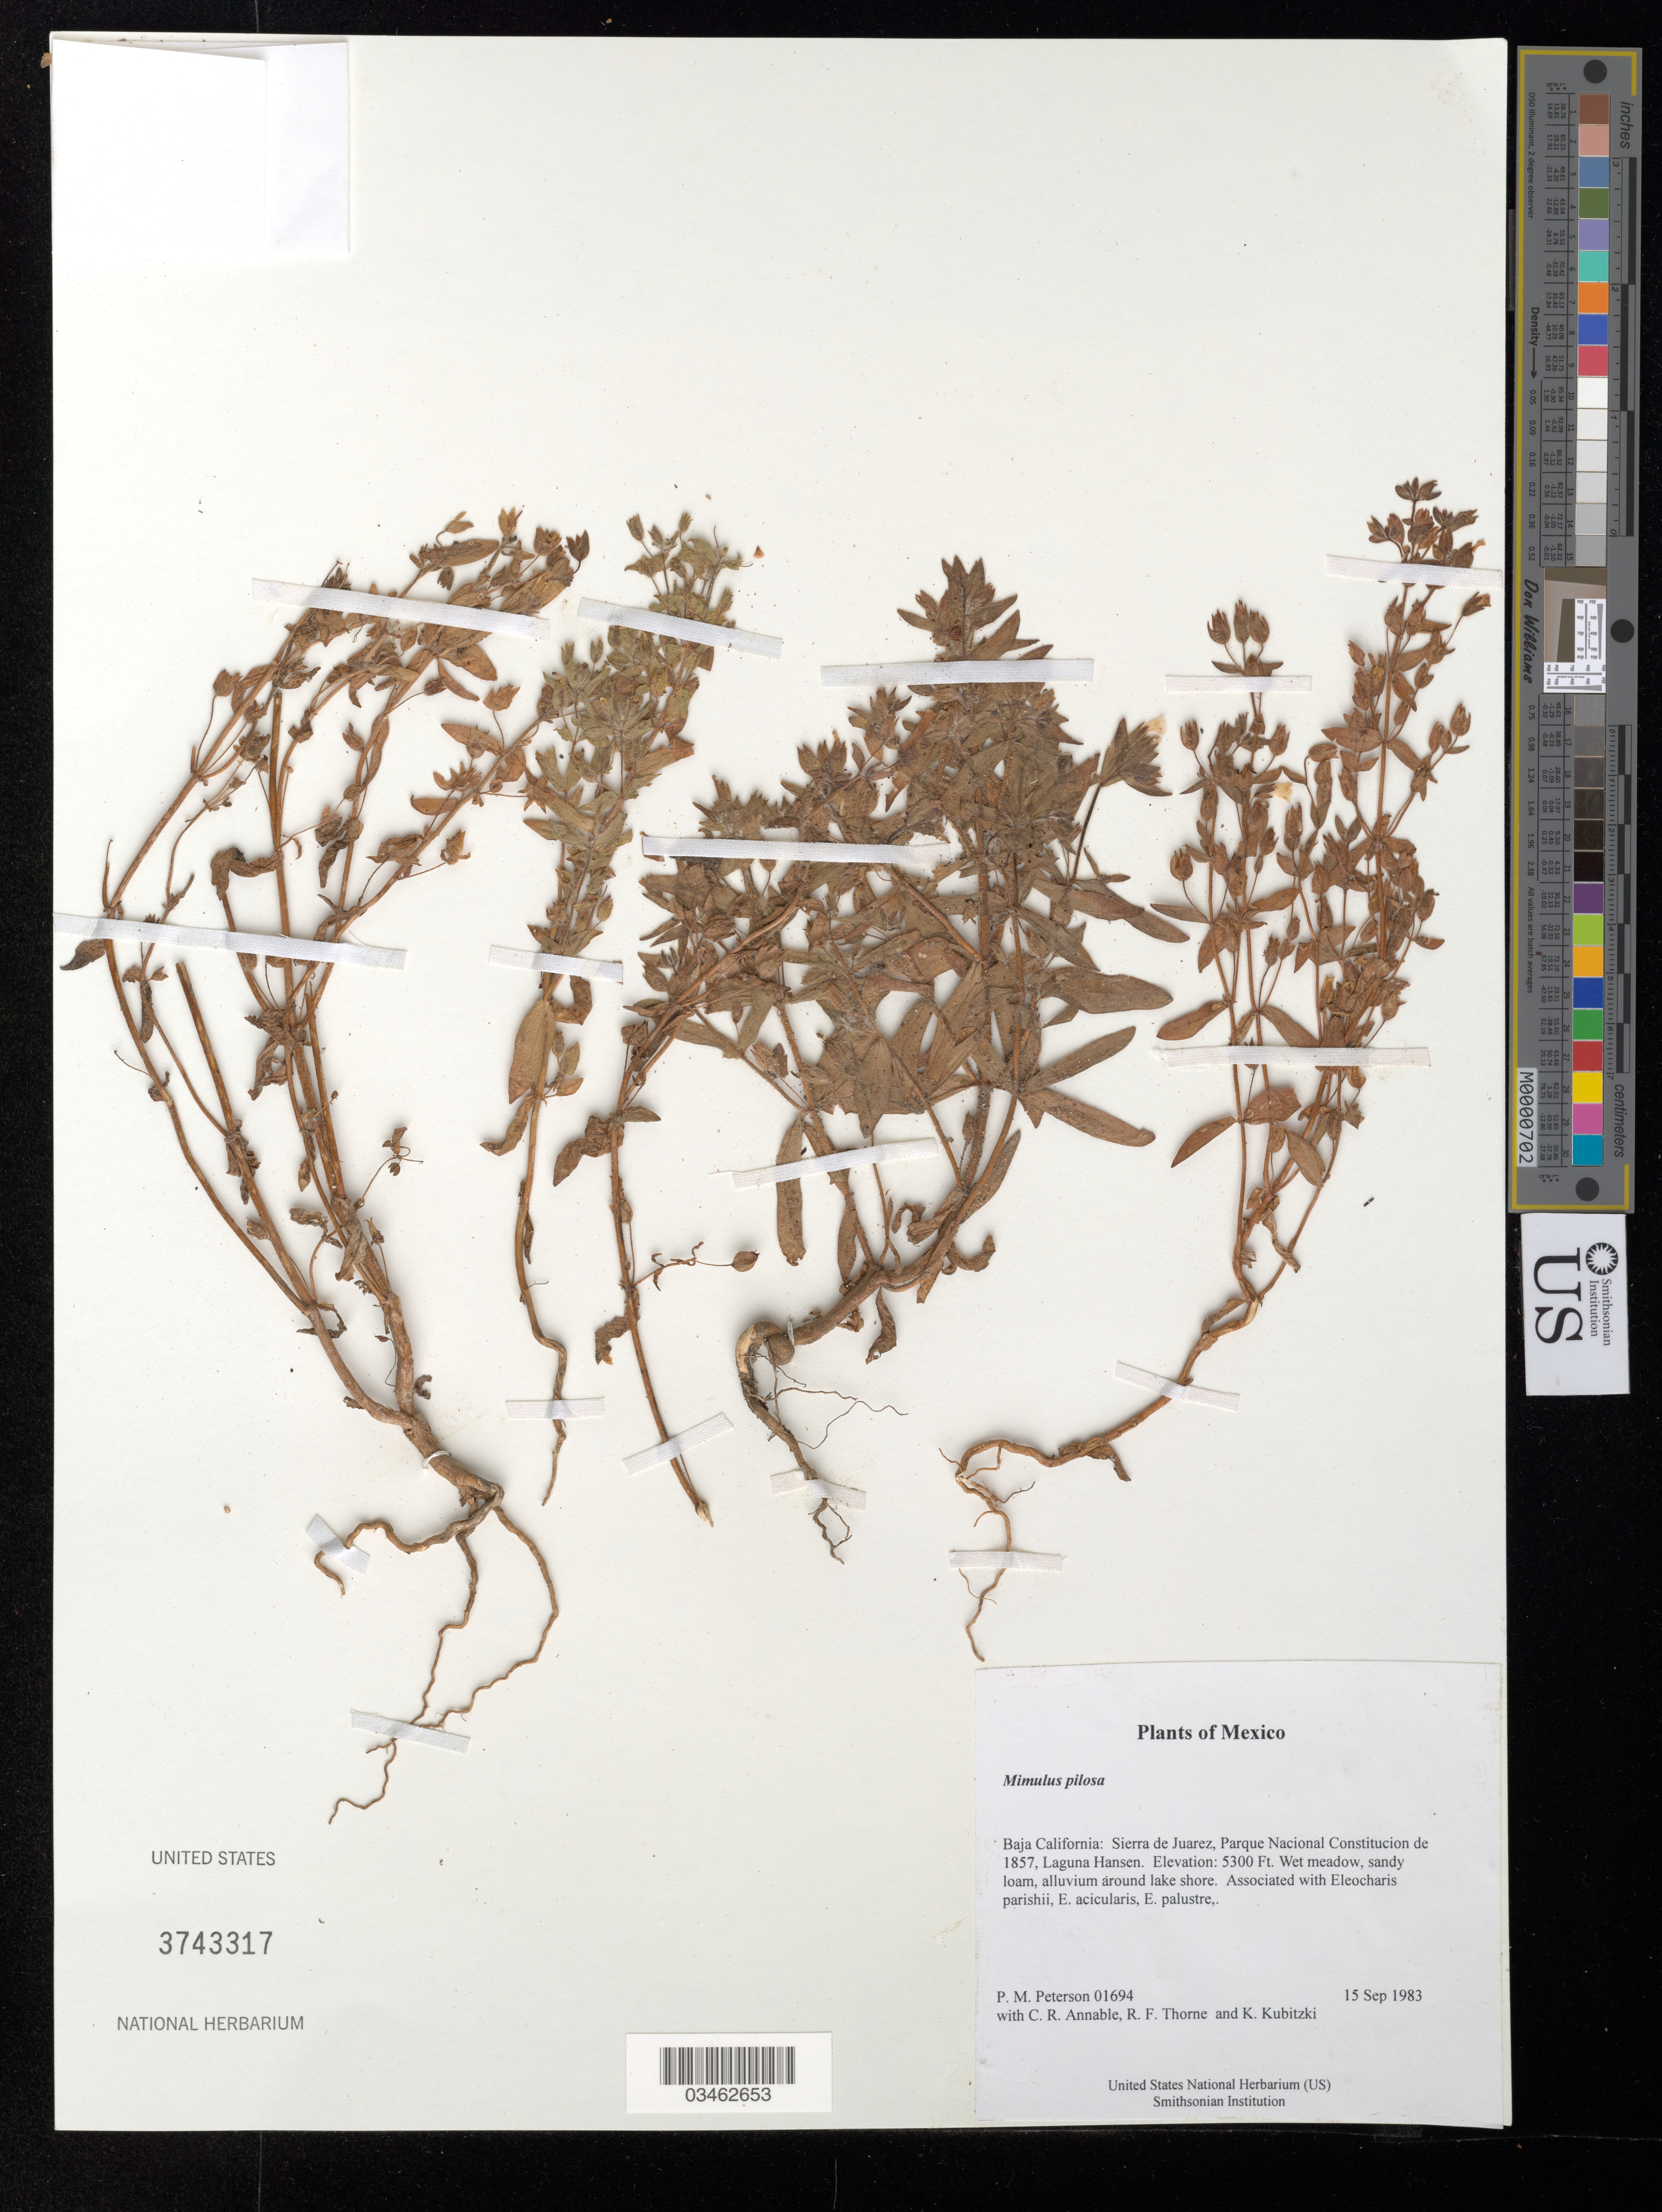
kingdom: Plantae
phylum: Tracheophyta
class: Magnoliopsida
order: Lamiales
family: Phrymaceae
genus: Mimulus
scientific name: Mimulus pilosus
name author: (Benth.) S. Watson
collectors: P. M. Peterson, C. R. Annable, R. F. Thorne & K. Kubitzki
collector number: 01694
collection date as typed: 15 Sep 1983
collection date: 1983-09-15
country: Mexico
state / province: Baja California Norte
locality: Sierra de Juarez, Parque Nacional Constitucion de 1857, Laguna Hansen.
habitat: Wet meadow, sandy loam, alluvium around lake shore. Associated with Eleocharis parishii, E. acicularis, E. palustre,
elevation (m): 1615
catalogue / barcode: US 3743317